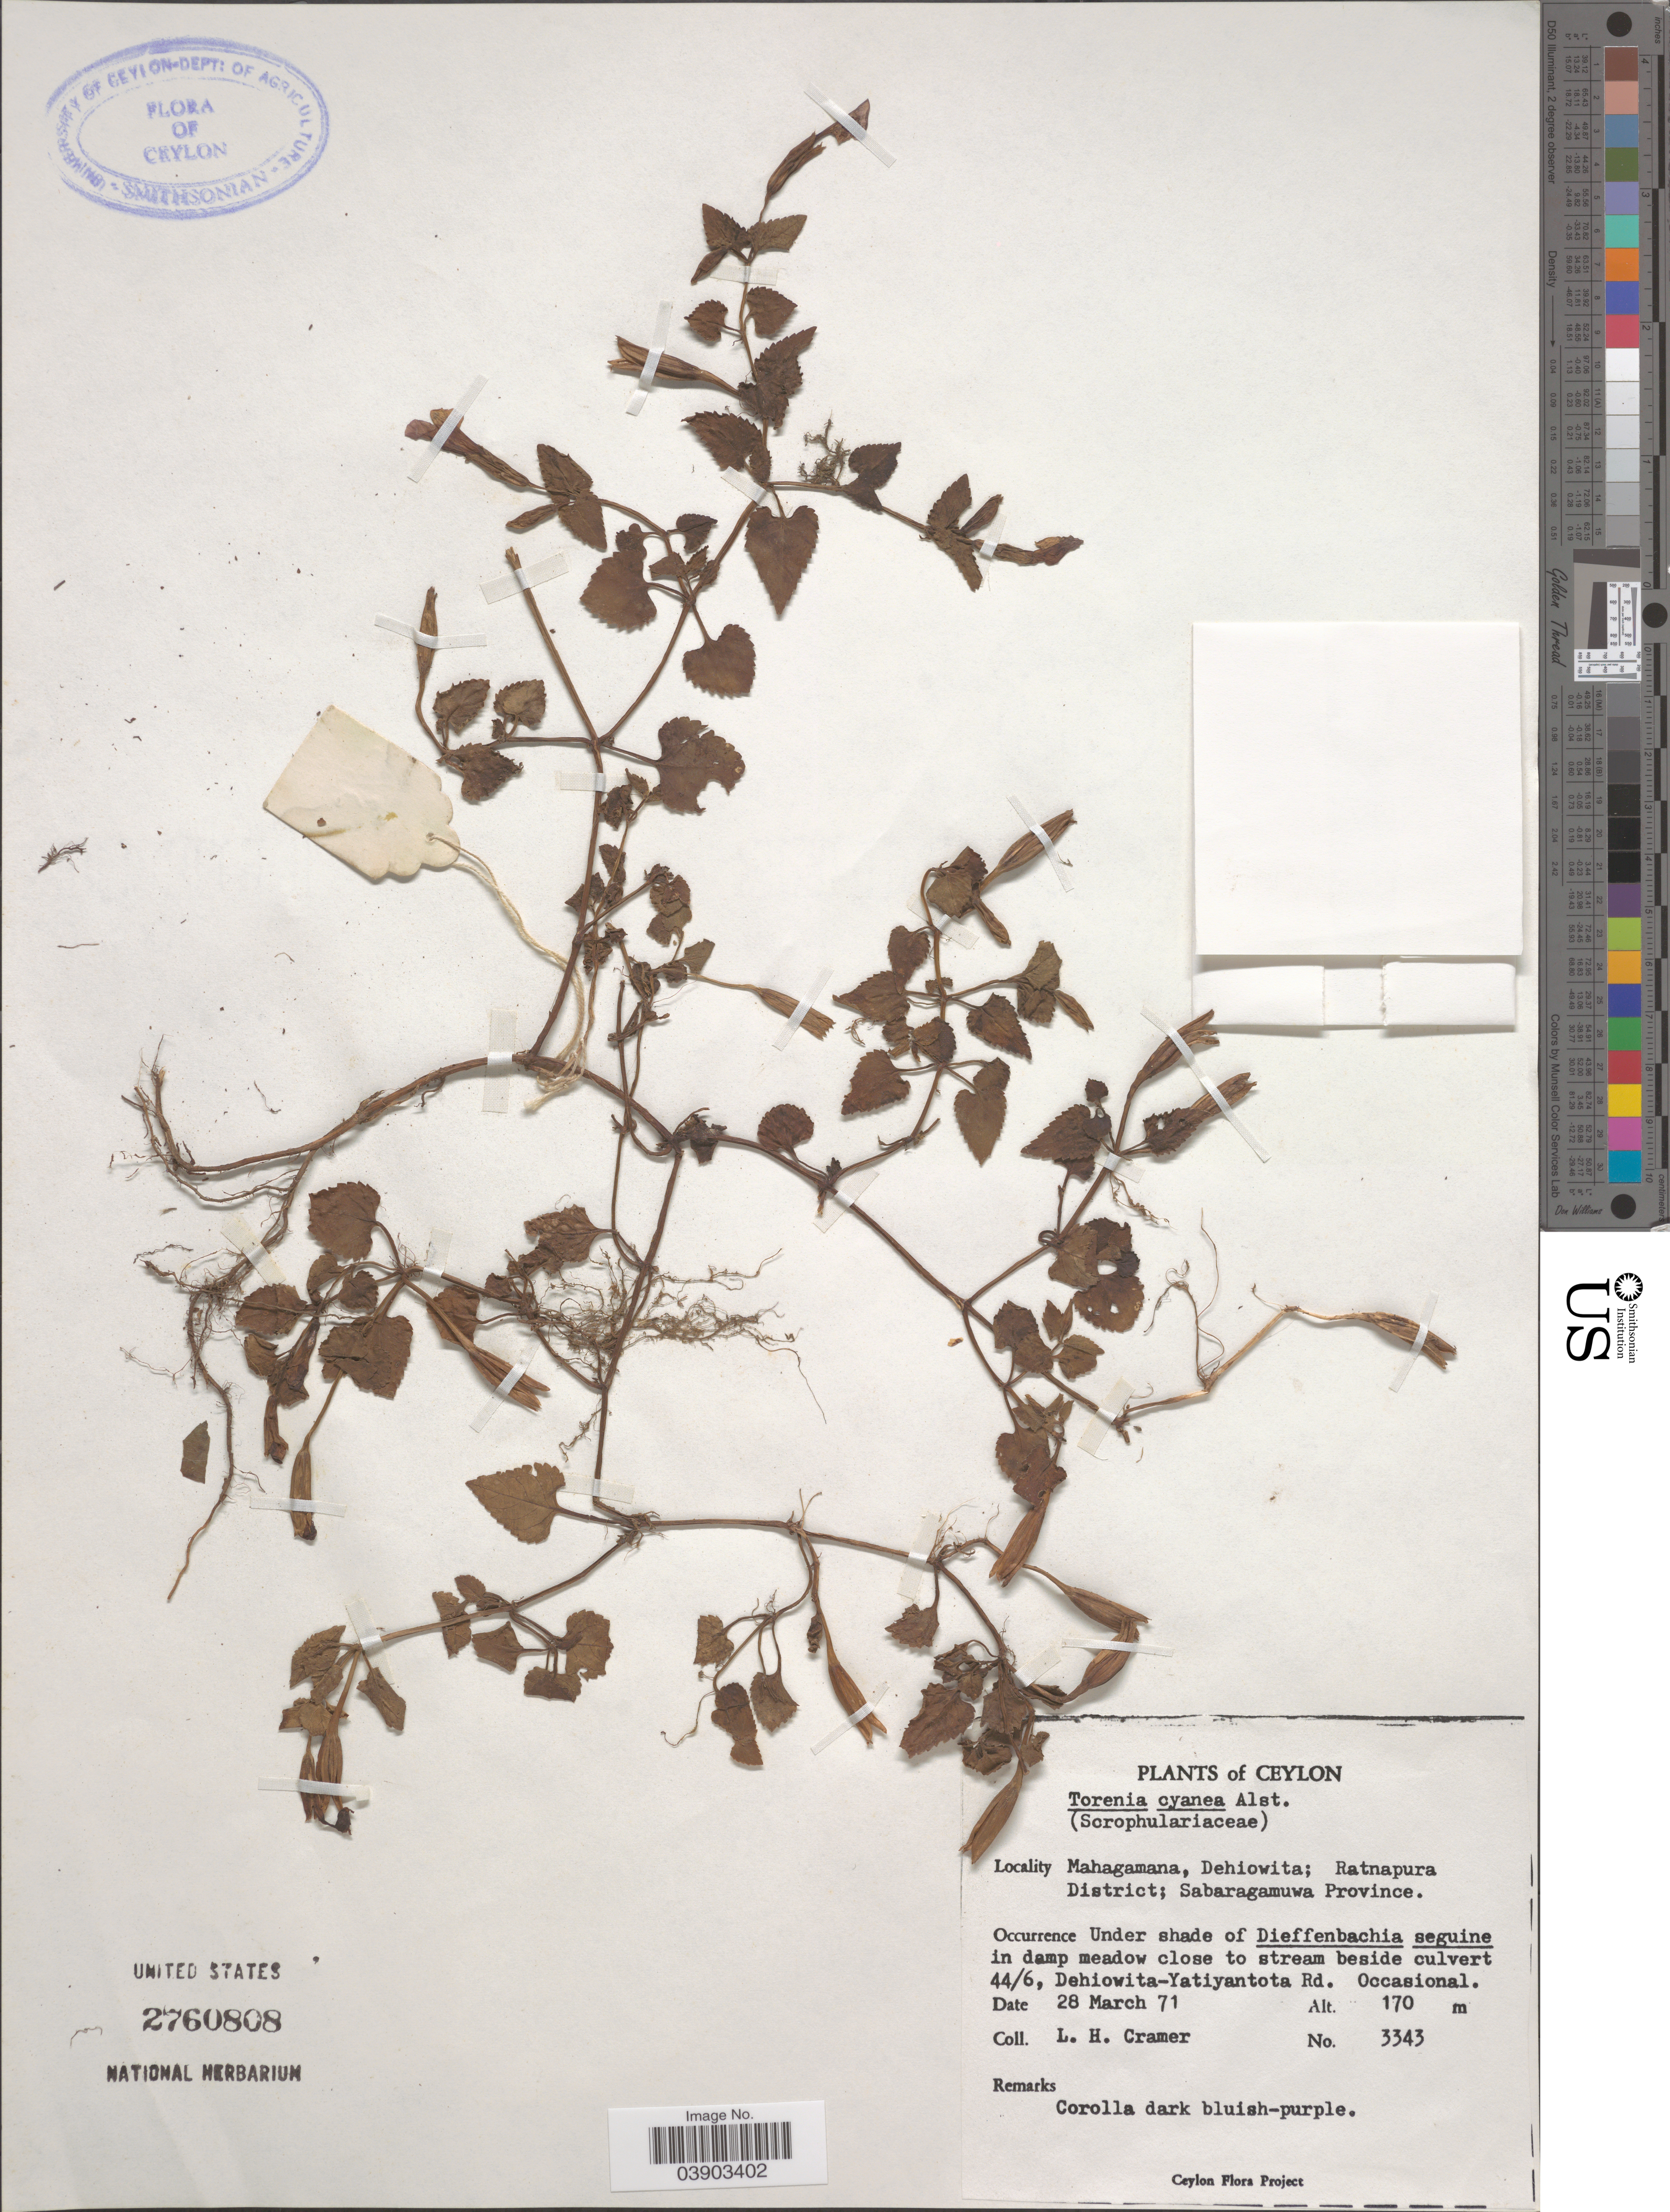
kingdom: Plantae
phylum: Tracheophyta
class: Magnoliopsida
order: Lamiales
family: Linderniaceae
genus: Torenia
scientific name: Torenia cyanea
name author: Alston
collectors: L. H. Cramer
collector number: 3343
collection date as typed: Transcribed d/m/y: 28/3/71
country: Sri Lanka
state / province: Sabaragamuwa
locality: Ceylon. Mahagamana, Dehiowita; Ratnapura District. Under shade of Dieffenbachia seguine in damp meadow close to stream beside culvert 44/6, Dehiowita-Yatiyantota Rd.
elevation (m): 170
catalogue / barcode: US 2760808